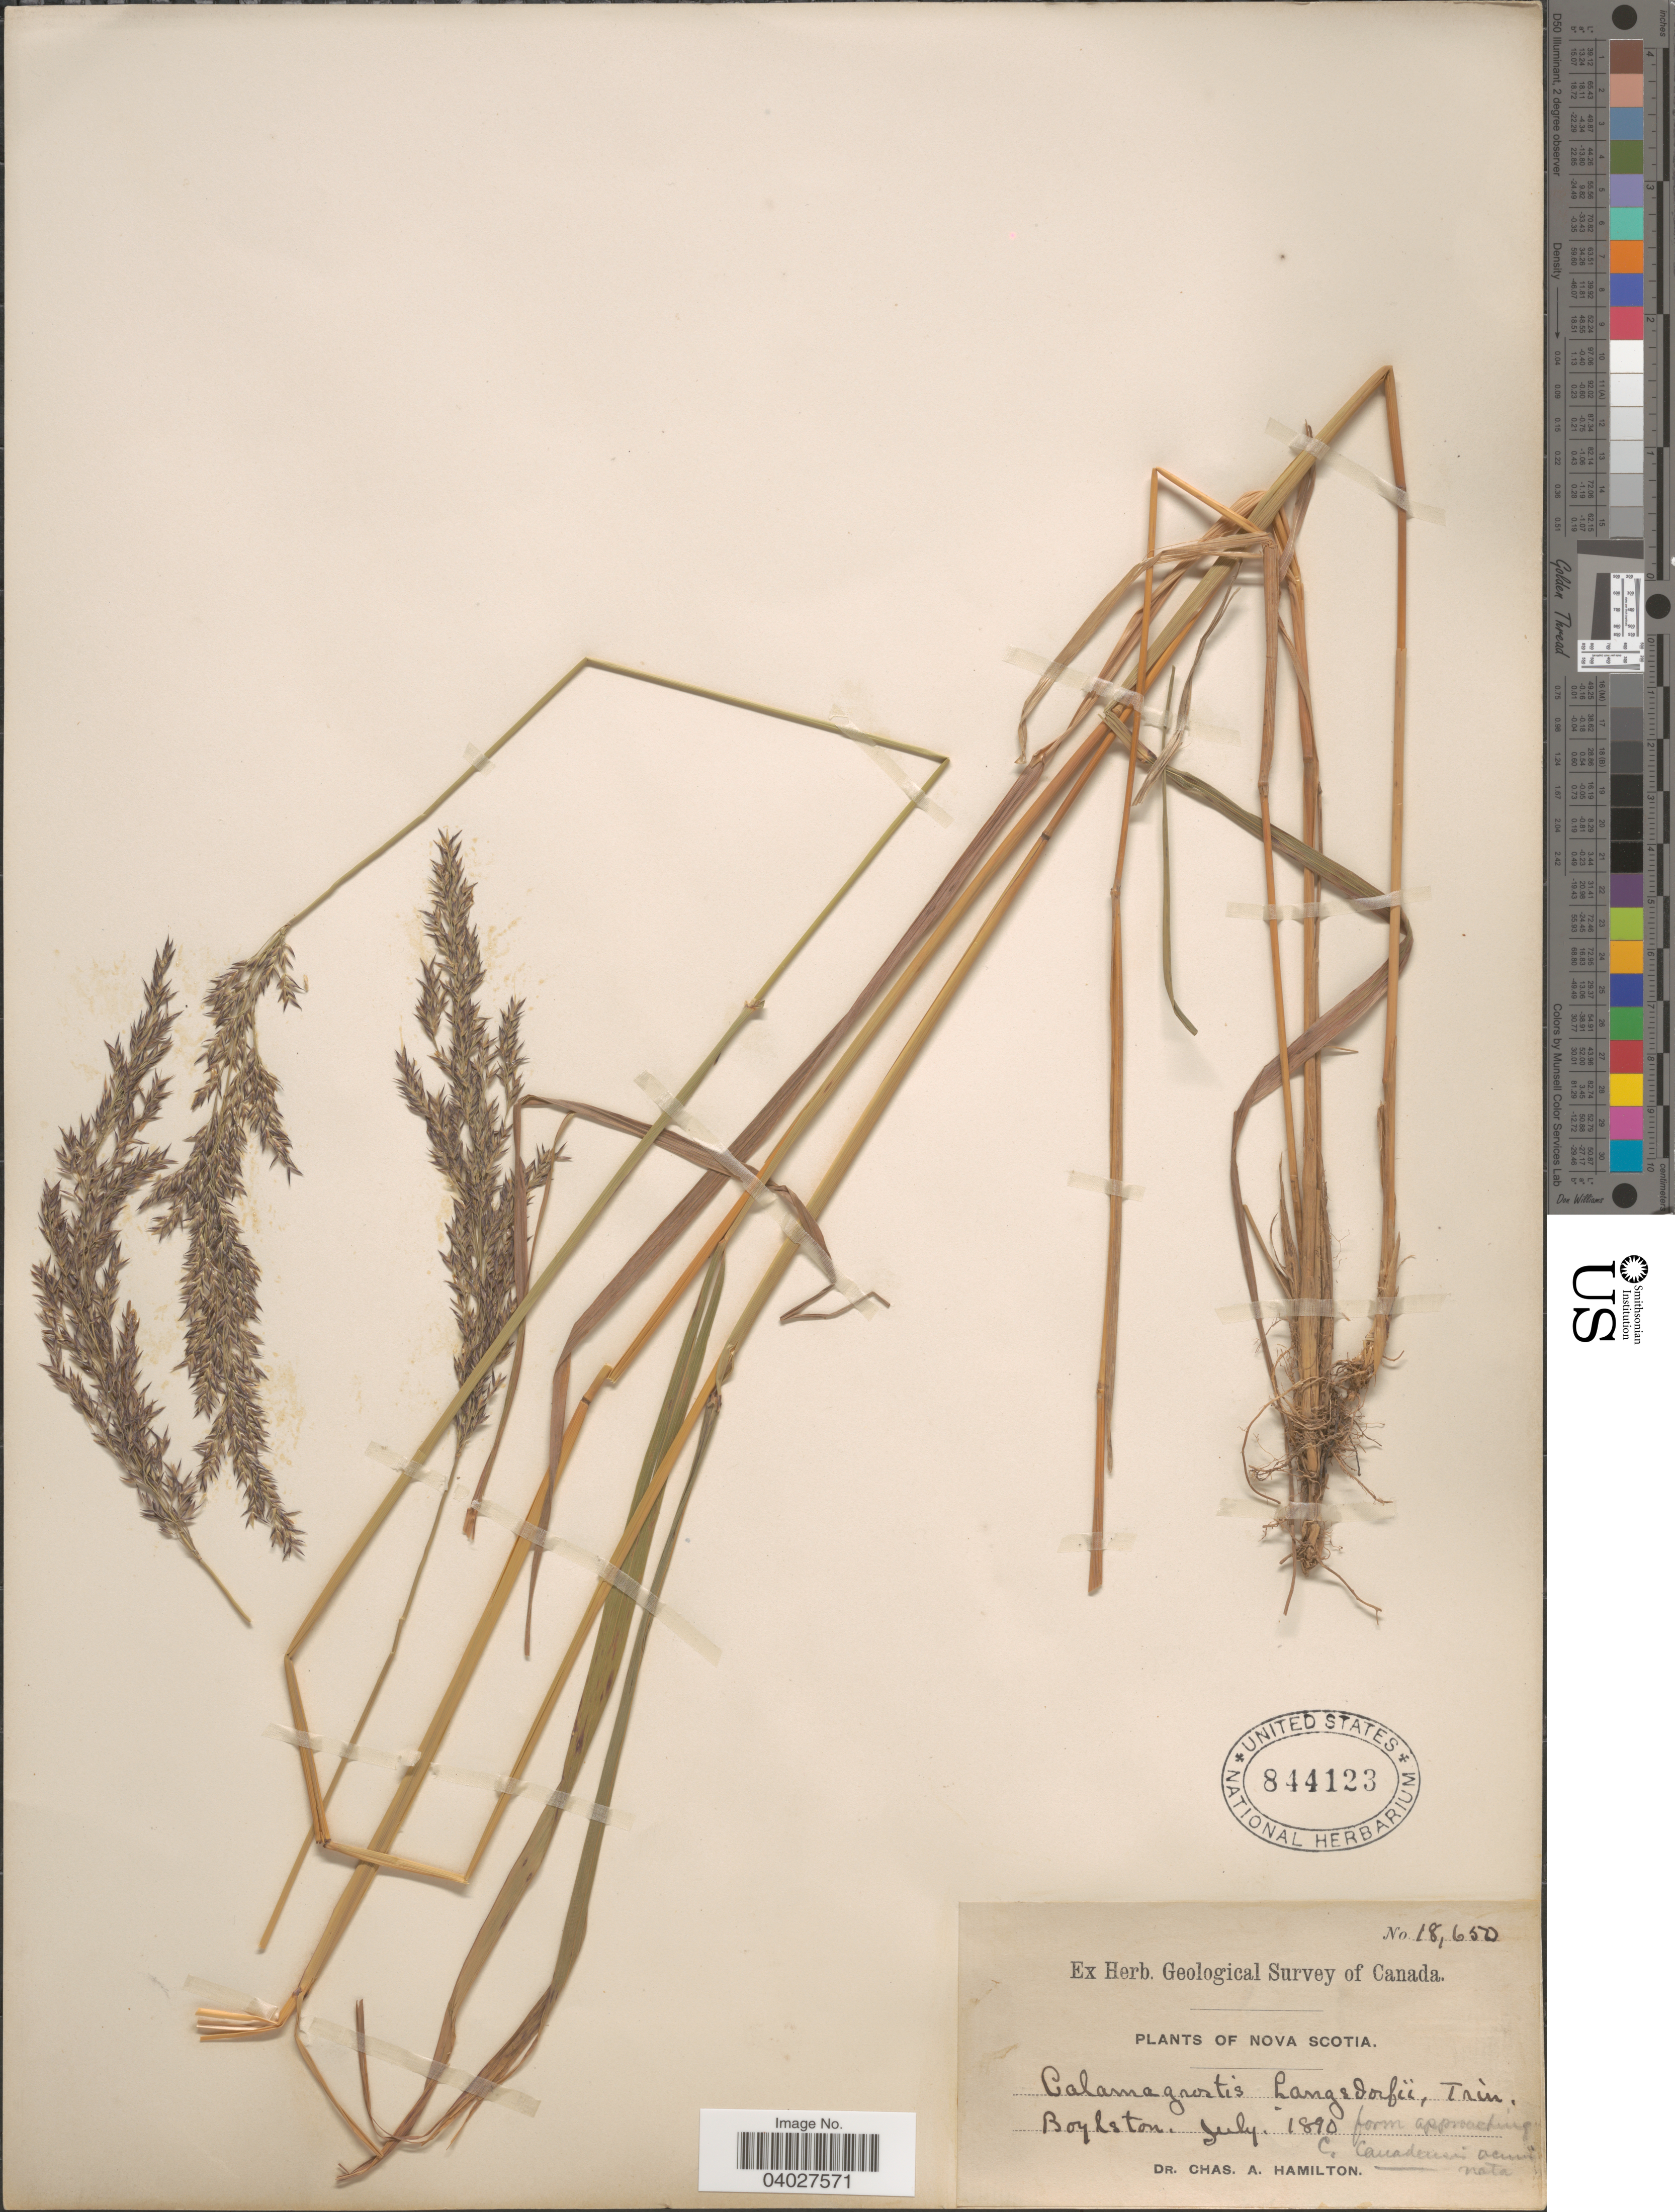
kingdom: Plantae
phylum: Tracheophyta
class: Liliopsida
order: Poales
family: Poaceae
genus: Calamagrostis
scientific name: Calamagrostis canadensis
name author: (Michx.) P. Beauv.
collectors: C. A. Hamilton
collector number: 18650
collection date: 1890-07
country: Canada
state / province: Nova Scotia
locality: Boylston.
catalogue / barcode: US 844123